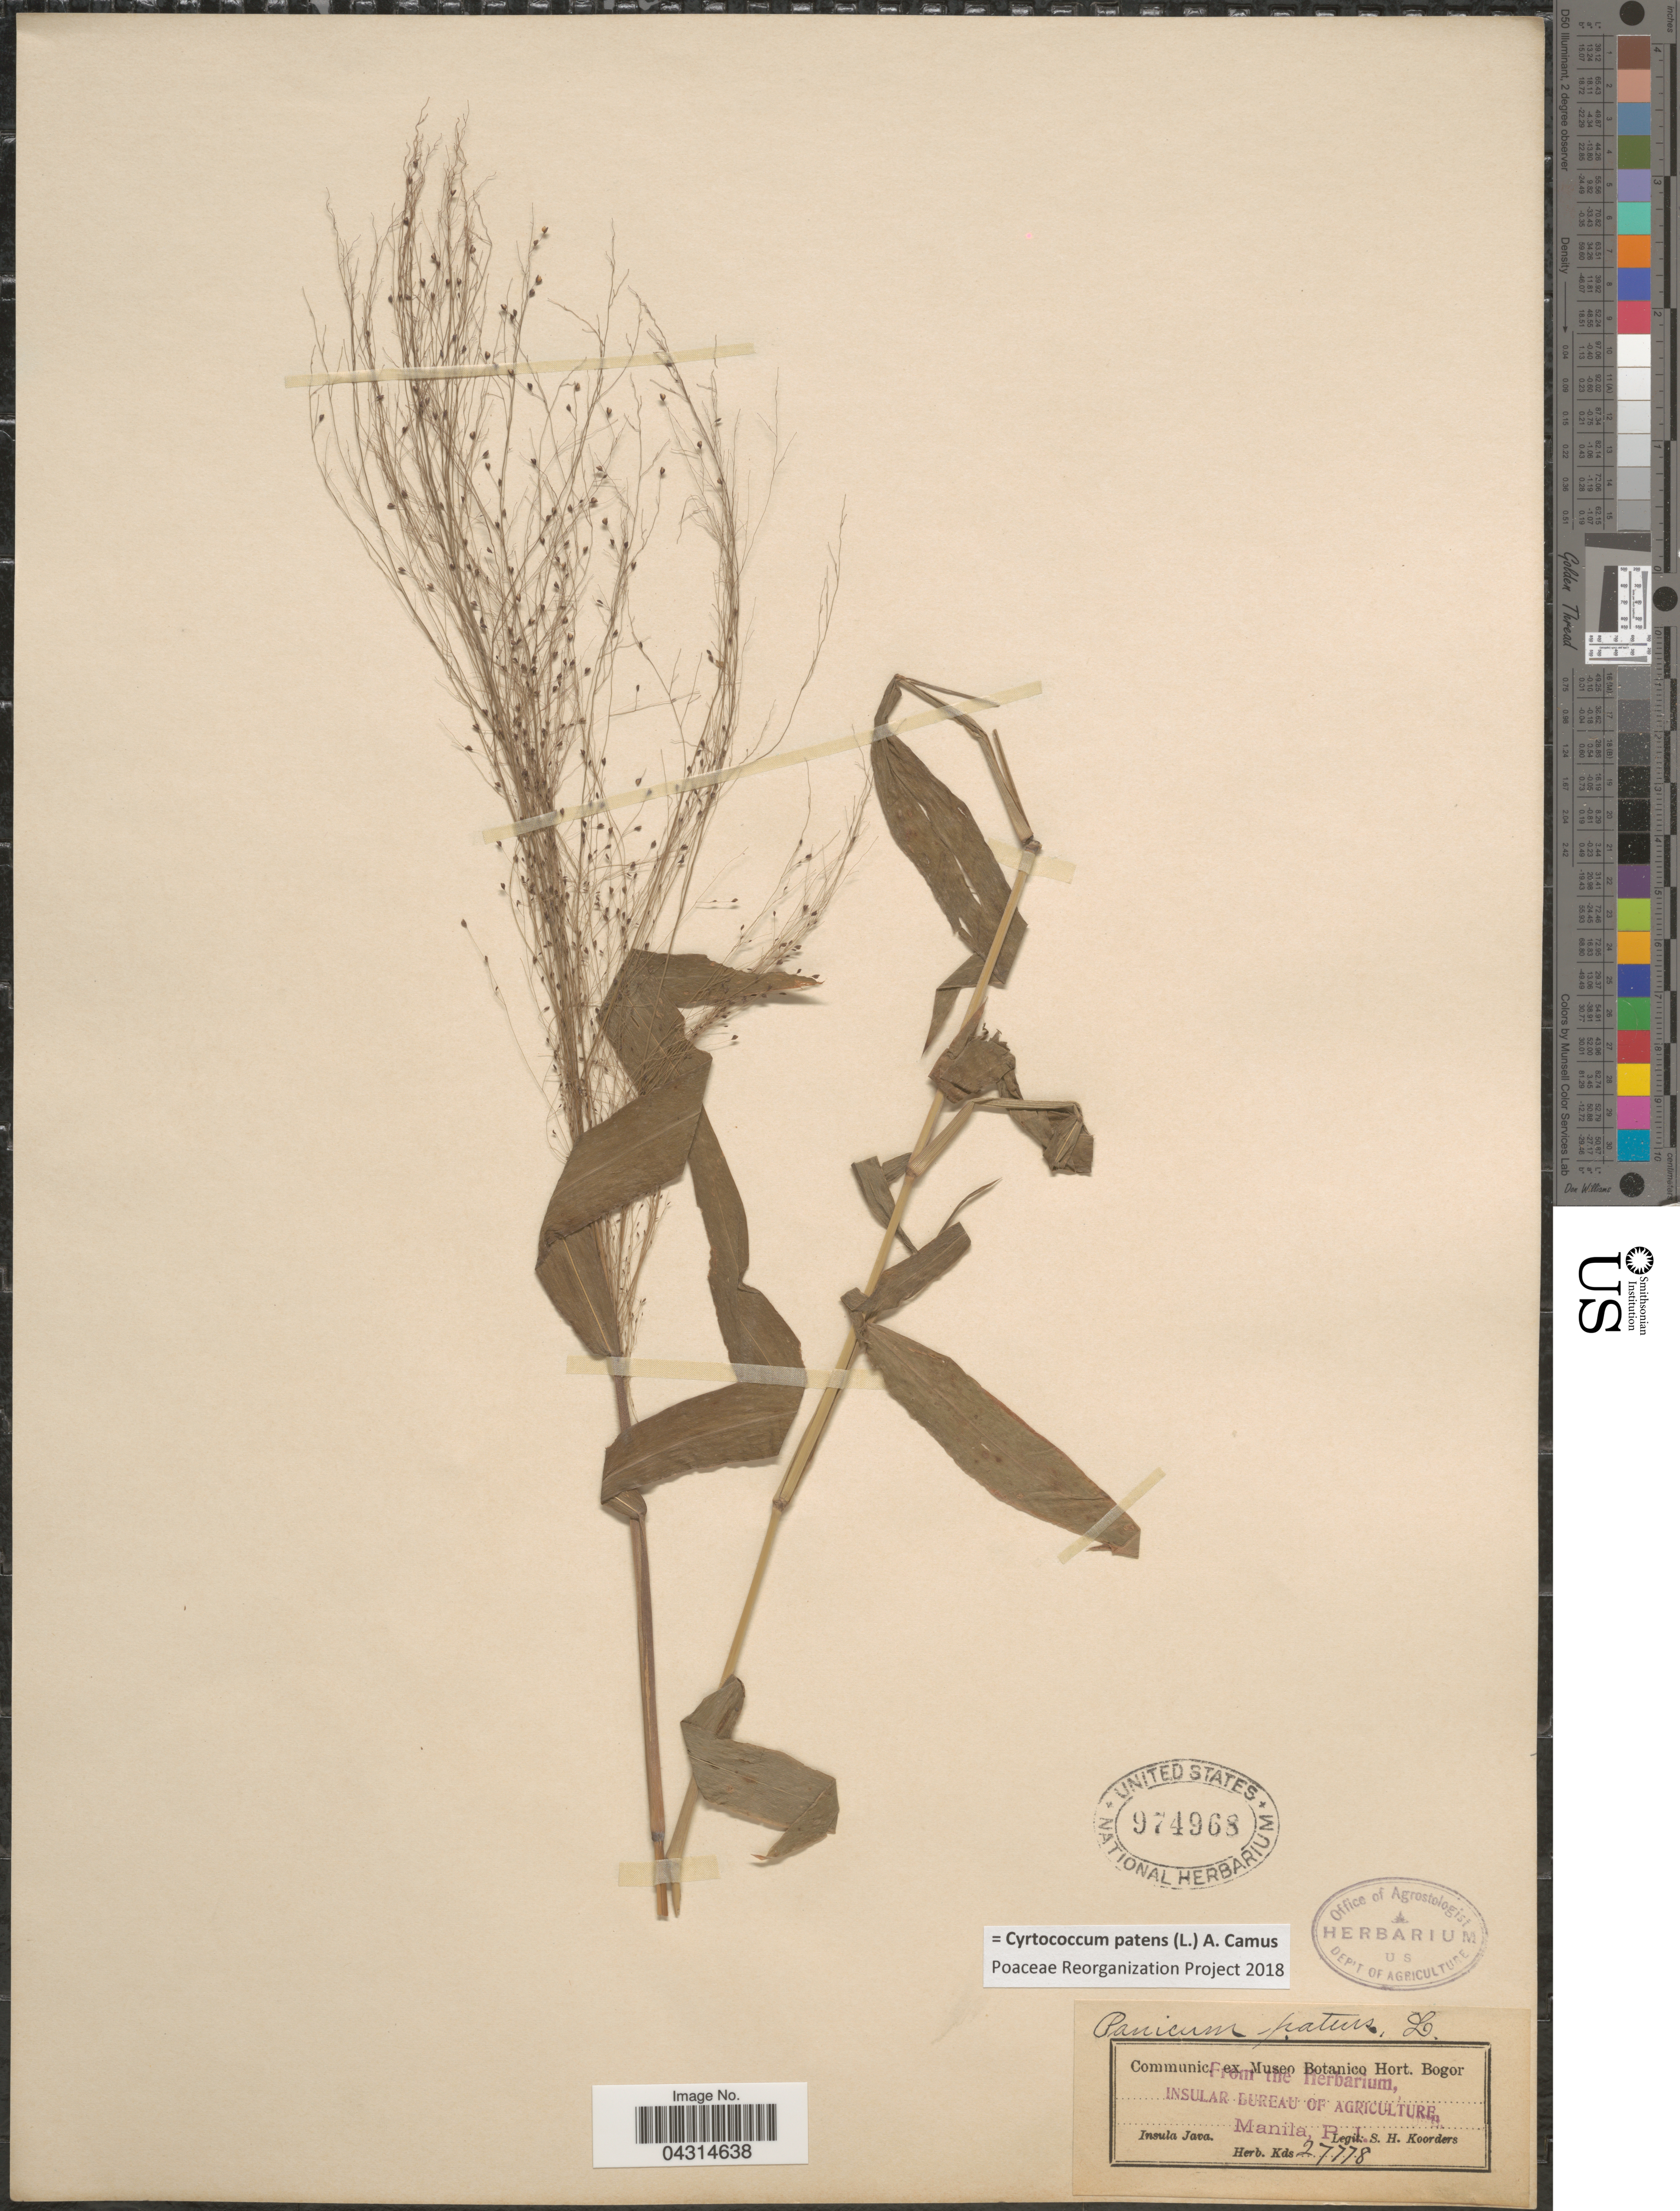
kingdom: Plantae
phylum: Tracheophyta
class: Liliopsida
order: Poales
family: Poaceae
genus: Cyrtococcum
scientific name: Cyrtococcum patens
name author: (L.) A. Camus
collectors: S. H. Koorders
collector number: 27778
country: Indonesia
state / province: Java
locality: Insula Java.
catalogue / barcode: US 974968